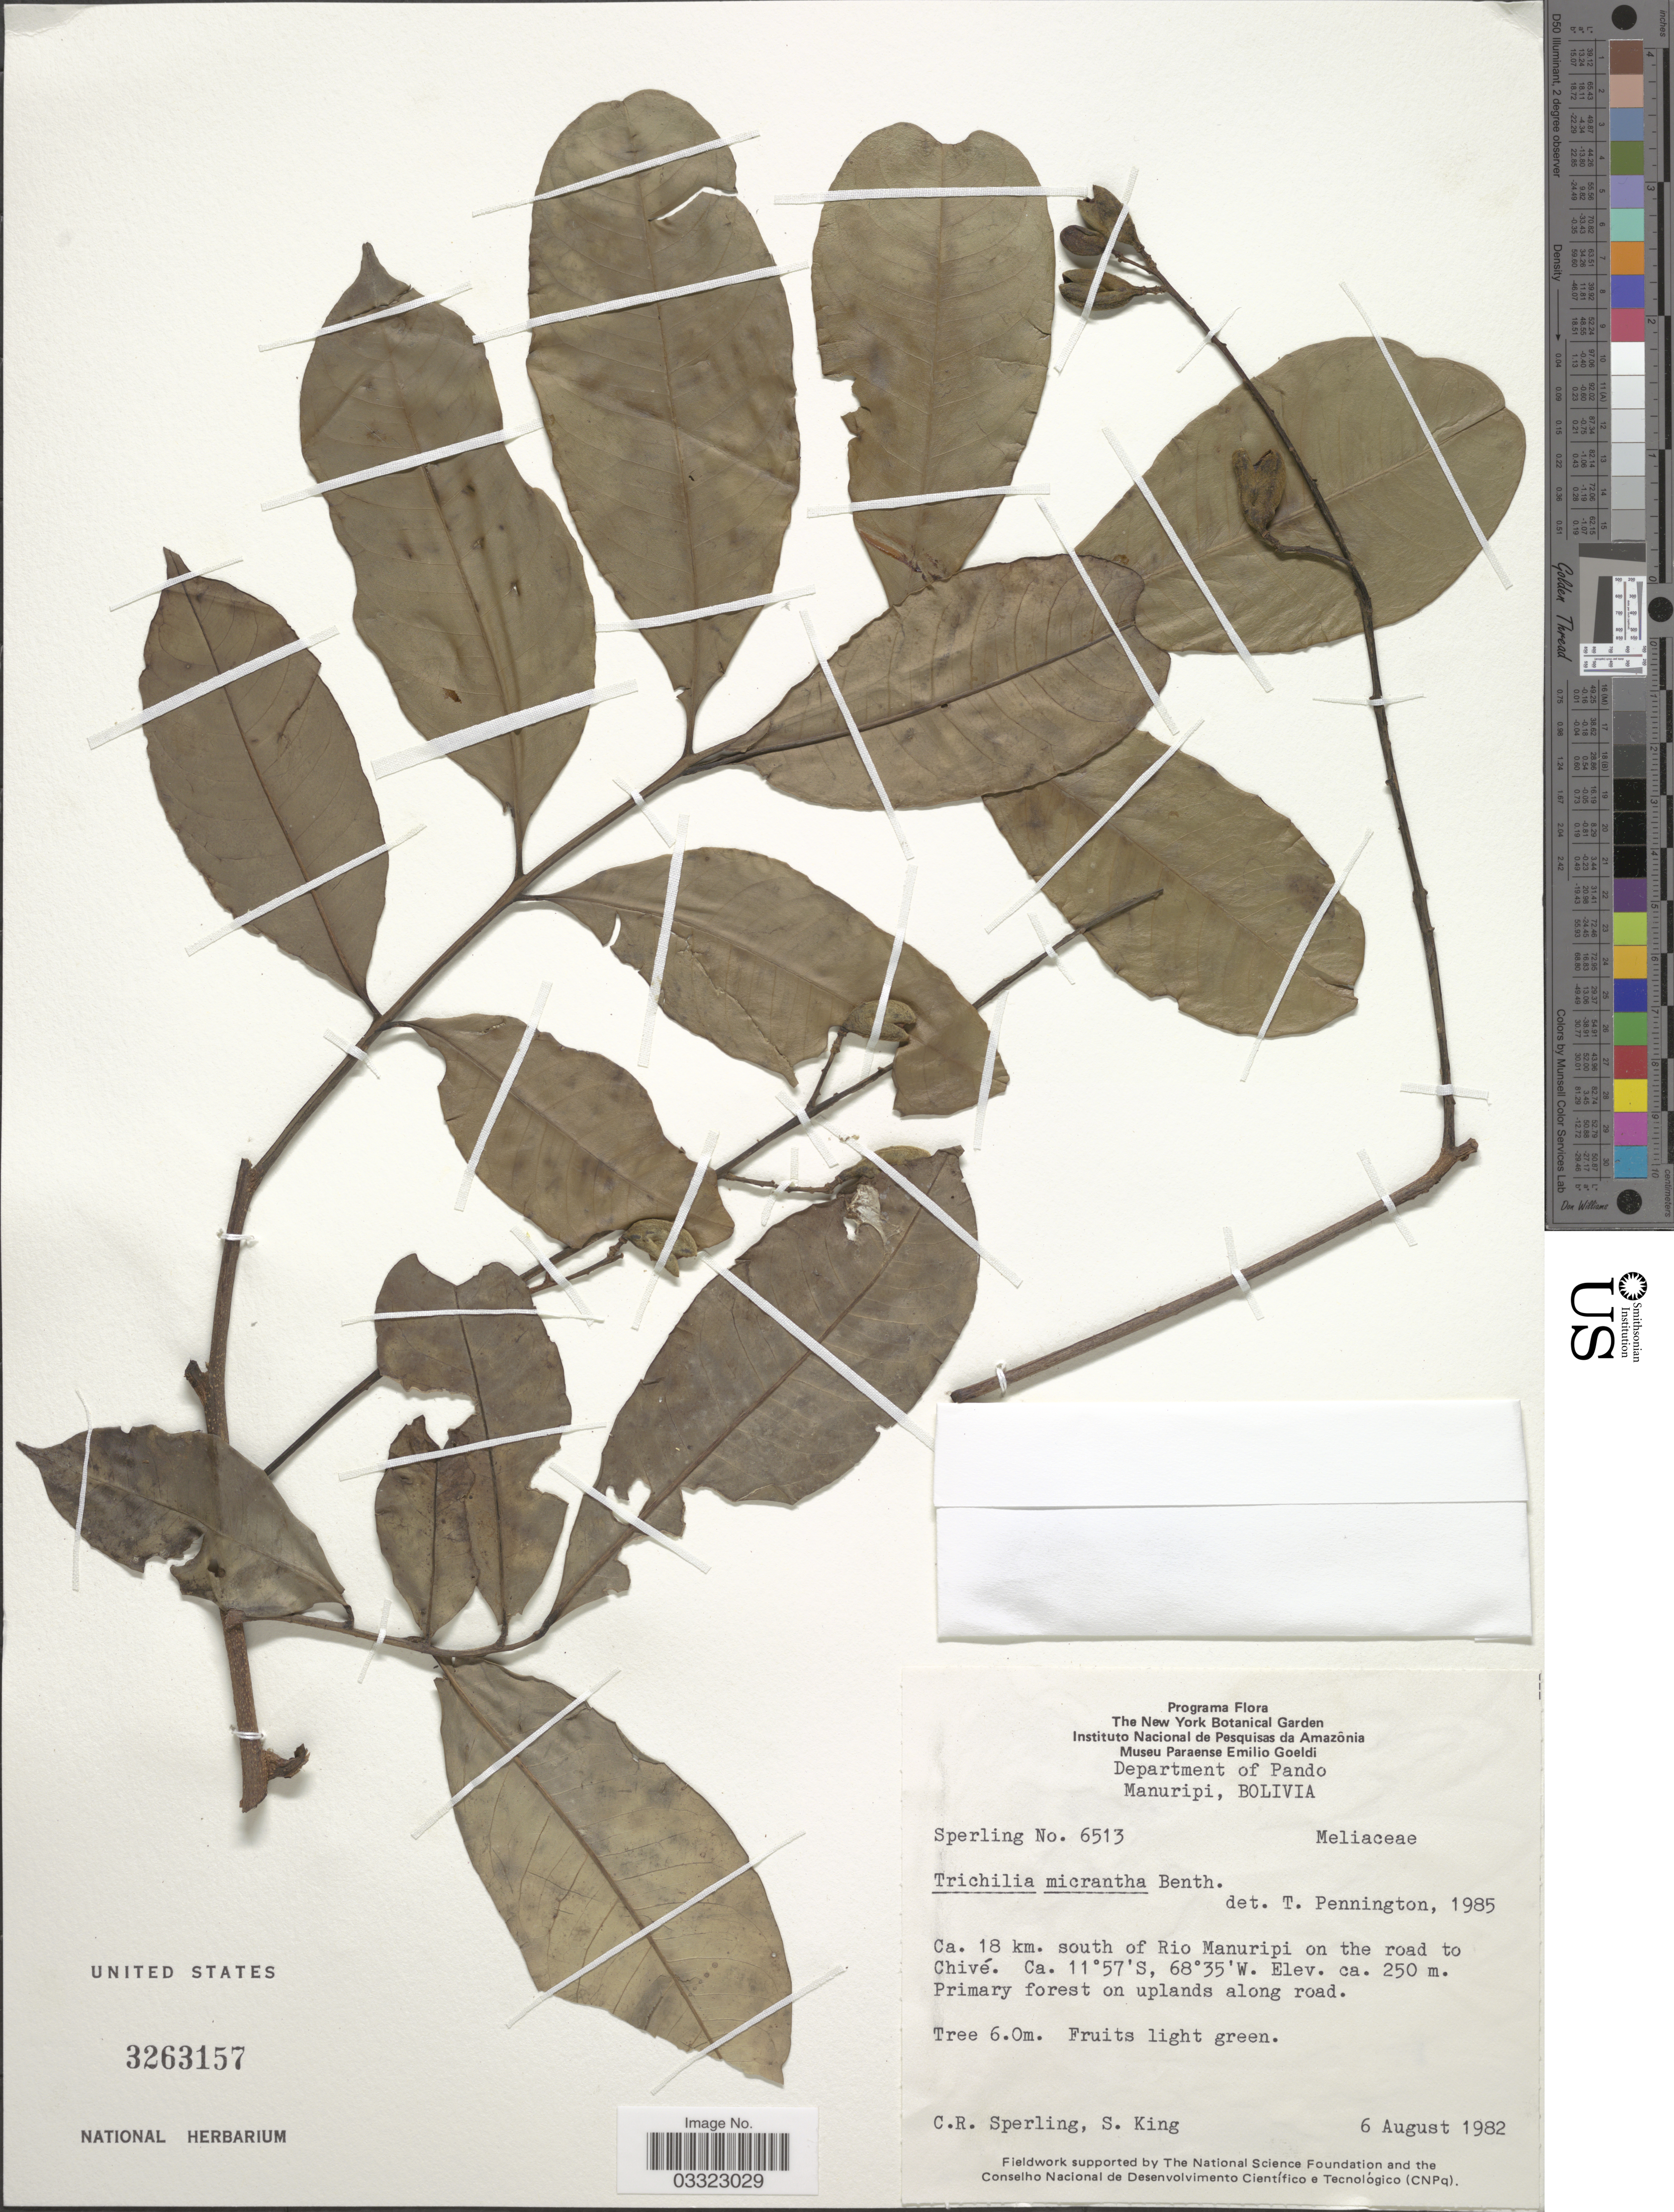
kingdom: Plantae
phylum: Tracheophyta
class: Magnoliopsida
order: Sapindales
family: Meliaceae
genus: Trichilia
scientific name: Trichilia micrantha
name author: Benth.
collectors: C. R. Sperling & S. King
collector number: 6513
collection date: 1982-08-06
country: Bolivia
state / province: Pando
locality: Department of Pando, Manuripi, Ca. 18 km. south of Rio Manuripi on the road to Chivé.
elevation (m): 250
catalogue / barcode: US 3263157